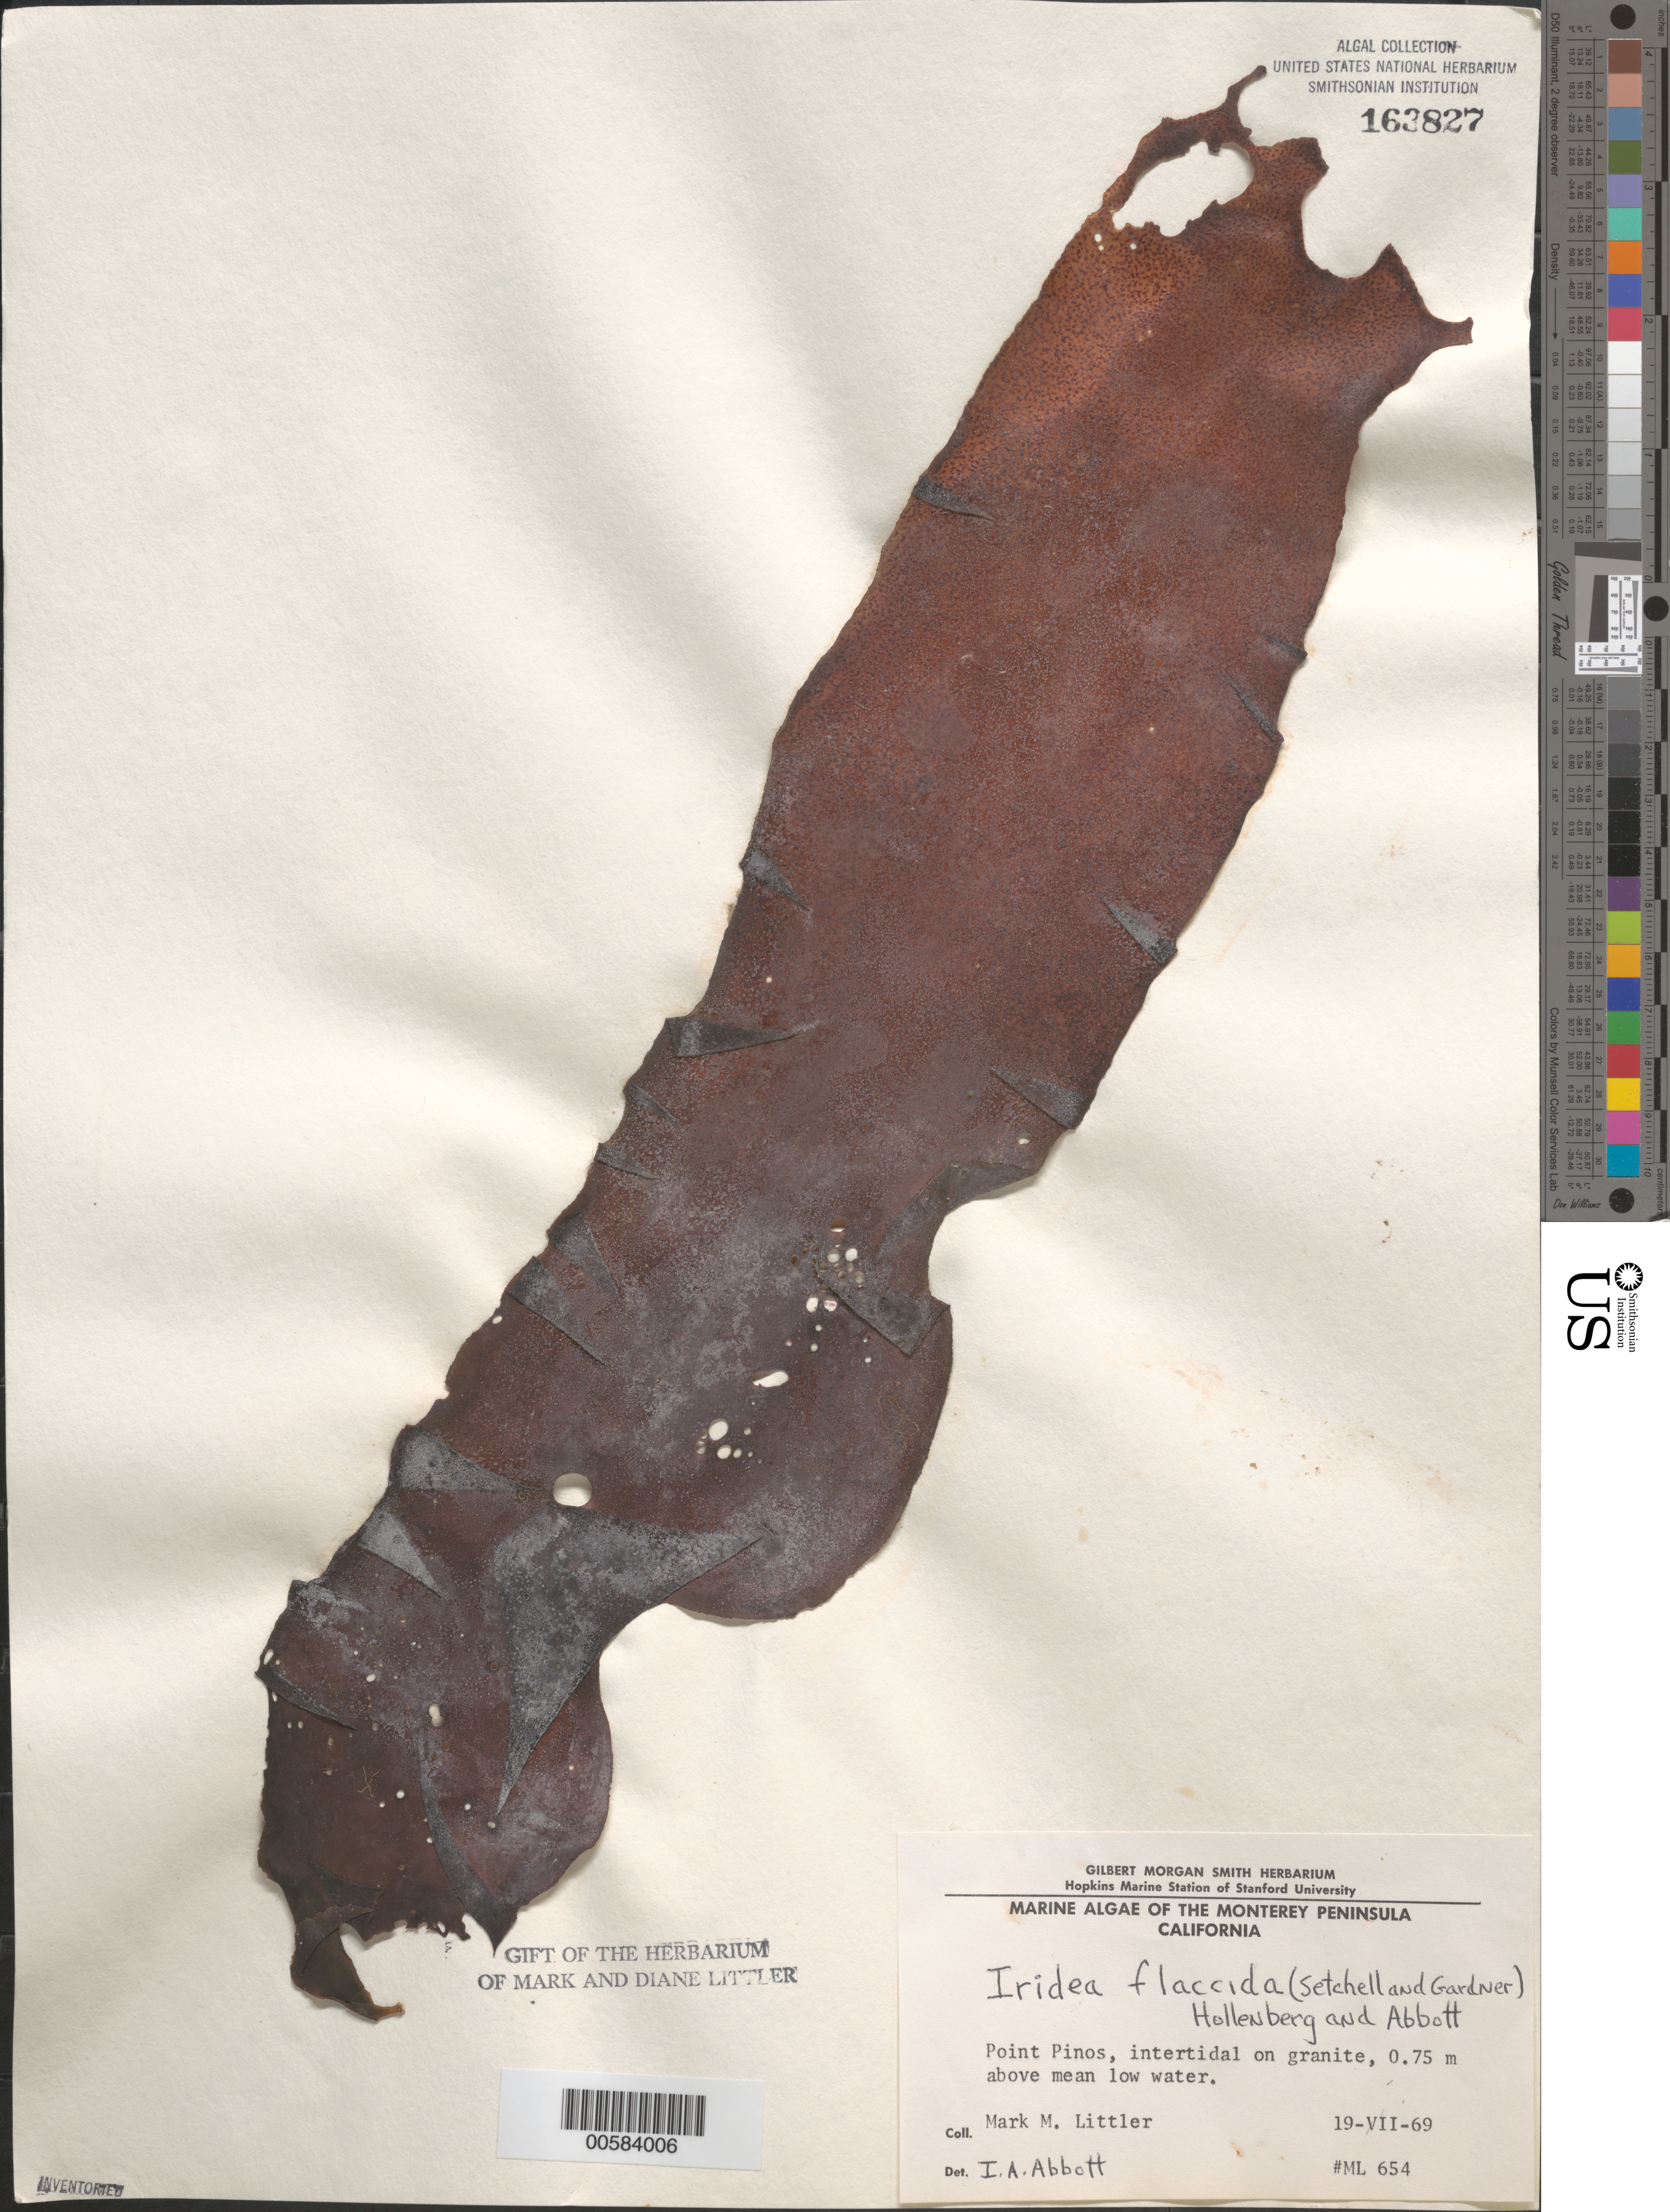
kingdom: Plantae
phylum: Rhodophyta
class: Florideophyceae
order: Gigartinales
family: Gigartinaceae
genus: Mazzaella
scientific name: Mazzaella flaccida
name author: (Setchell & N.L. Gardner) Fredericq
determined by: Algae name updating Project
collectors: M. M. Littler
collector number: ML 654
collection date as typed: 19 Jul 1969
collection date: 1969-07-19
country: United States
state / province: California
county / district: Monterey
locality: Point Pinos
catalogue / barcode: US 163827